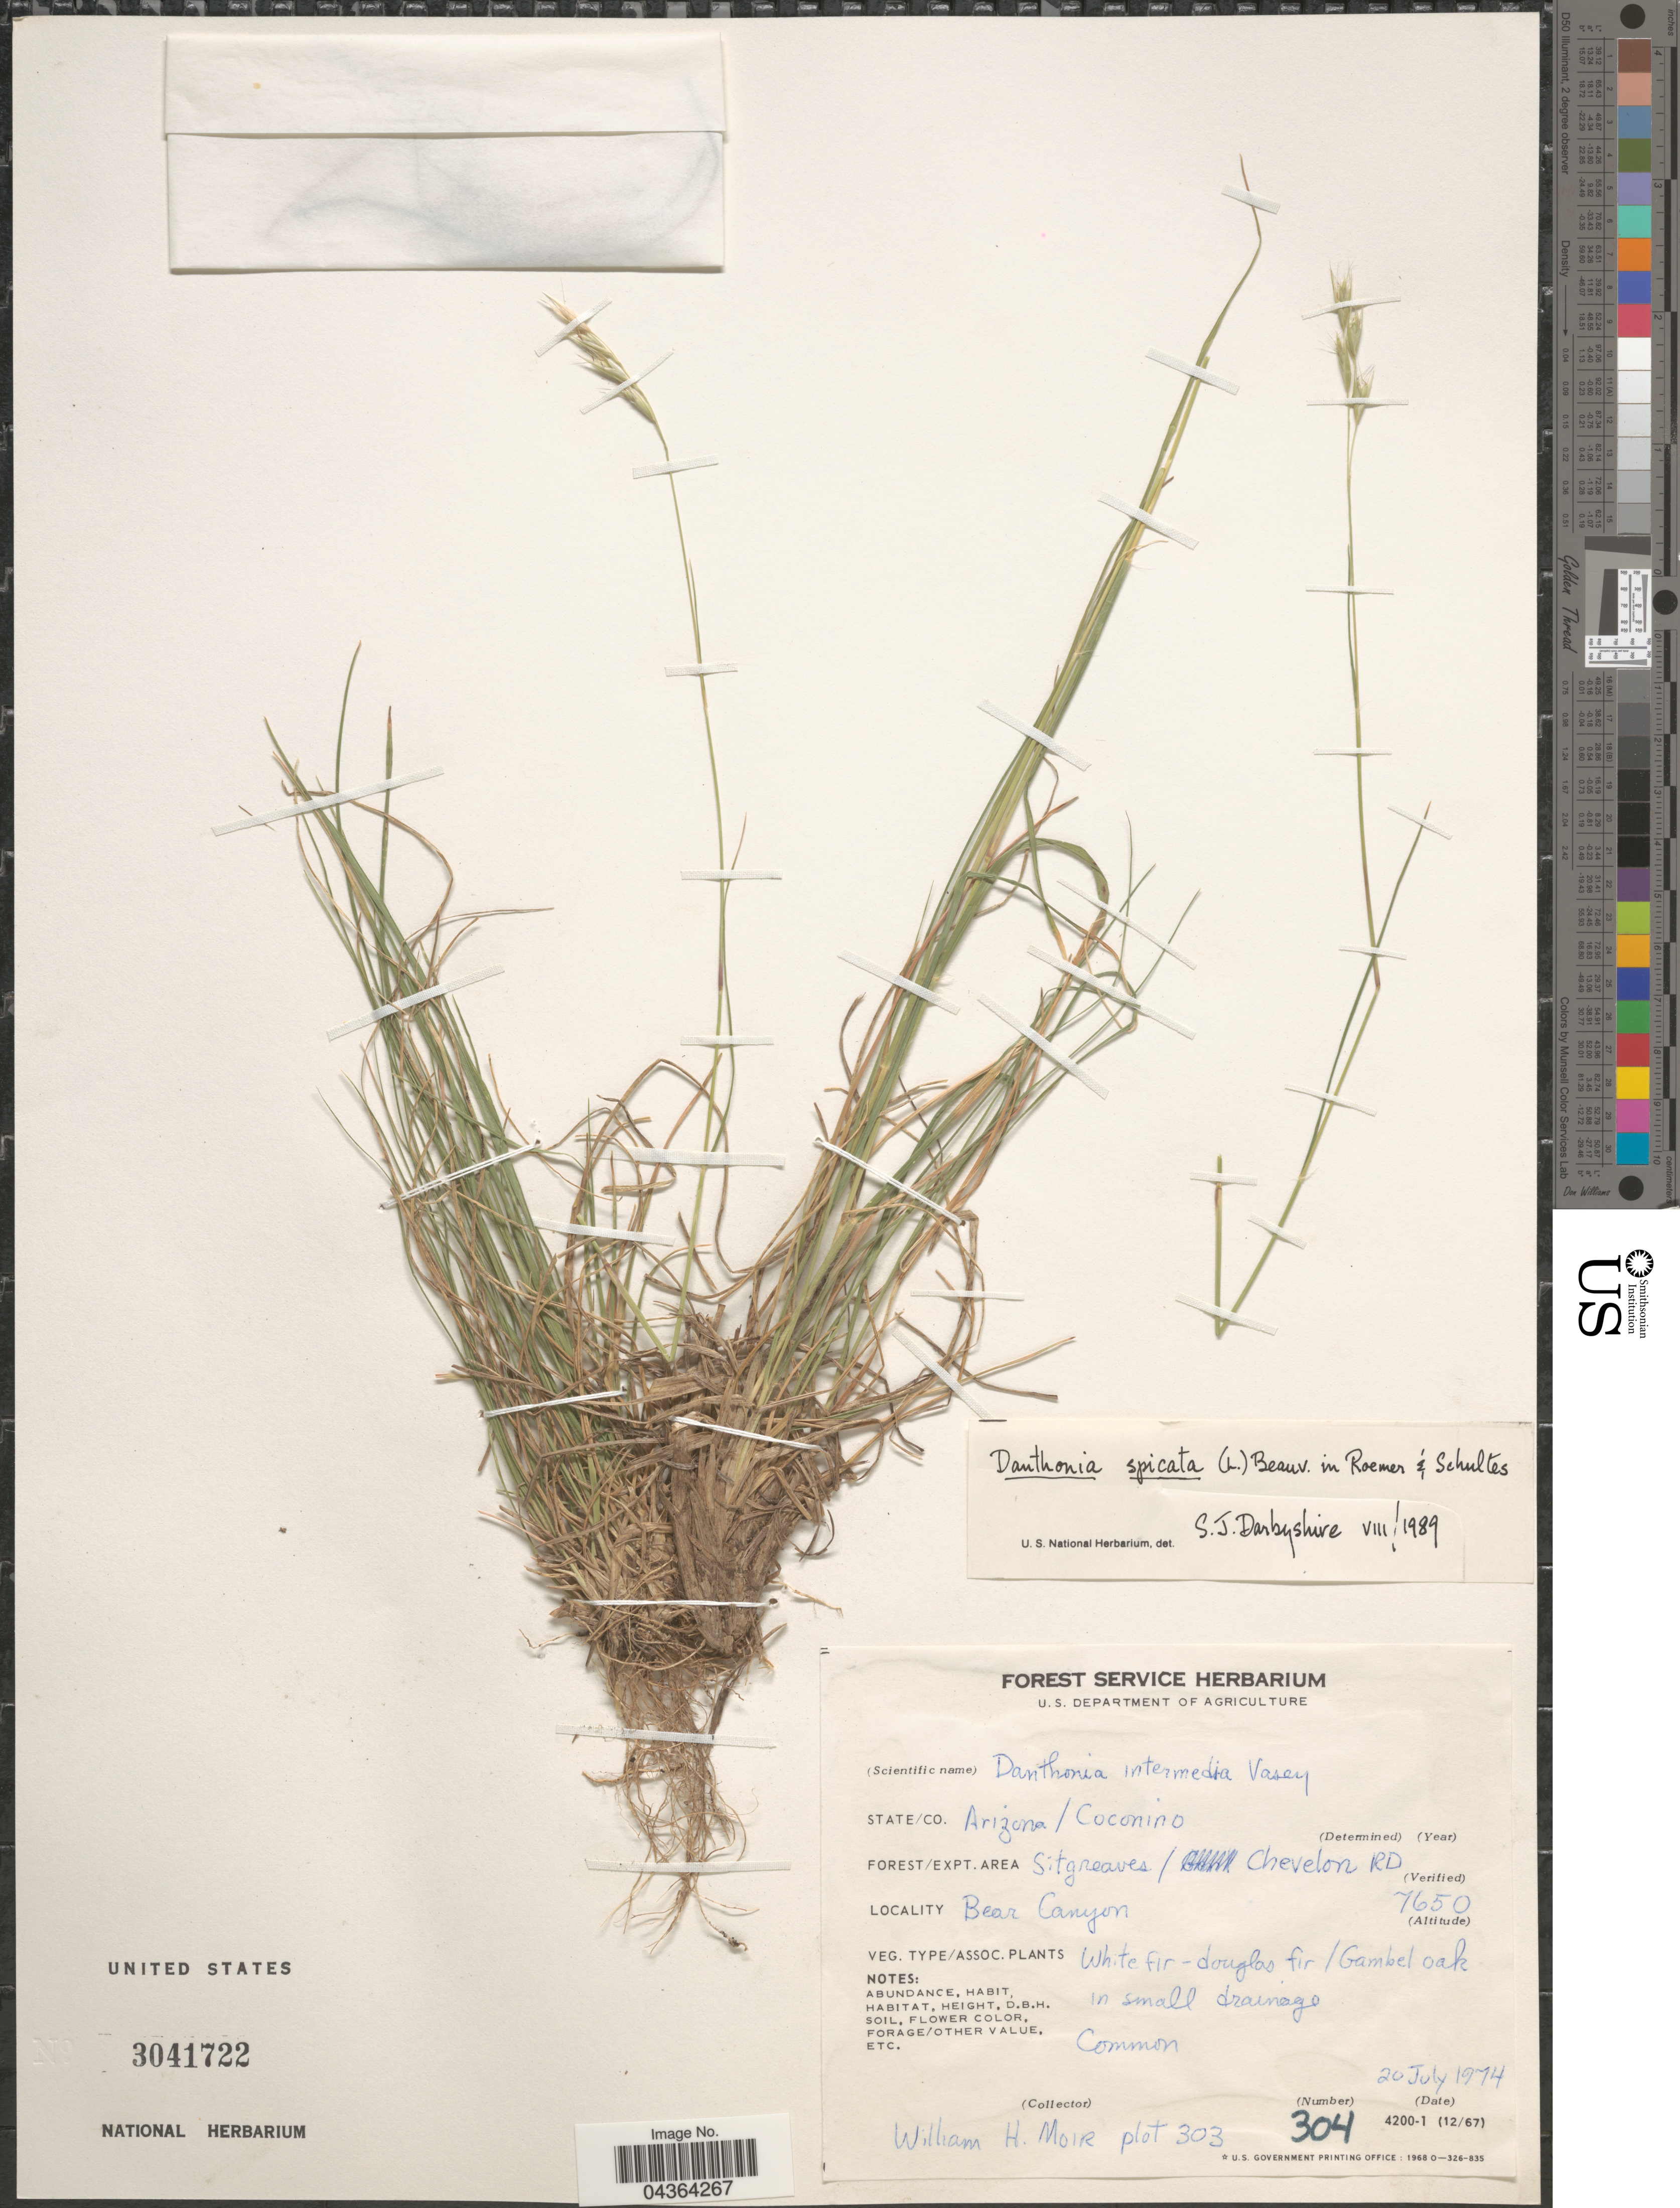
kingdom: Plantae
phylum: Tracheophyta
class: Liliopsida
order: Poales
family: Poaceae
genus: Danthonia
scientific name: Danthonia spicata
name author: (L.) P. Beauv. ex Roem. & Schult.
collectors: W. Moir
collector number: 304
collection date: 1974-07-20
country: United States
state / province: Arizona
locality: State/Co. Arizona/Coconino. Forest/Expt. area Sitgreaves/ Chevelon RD. Bear Canyon.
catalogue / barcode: US 3041722